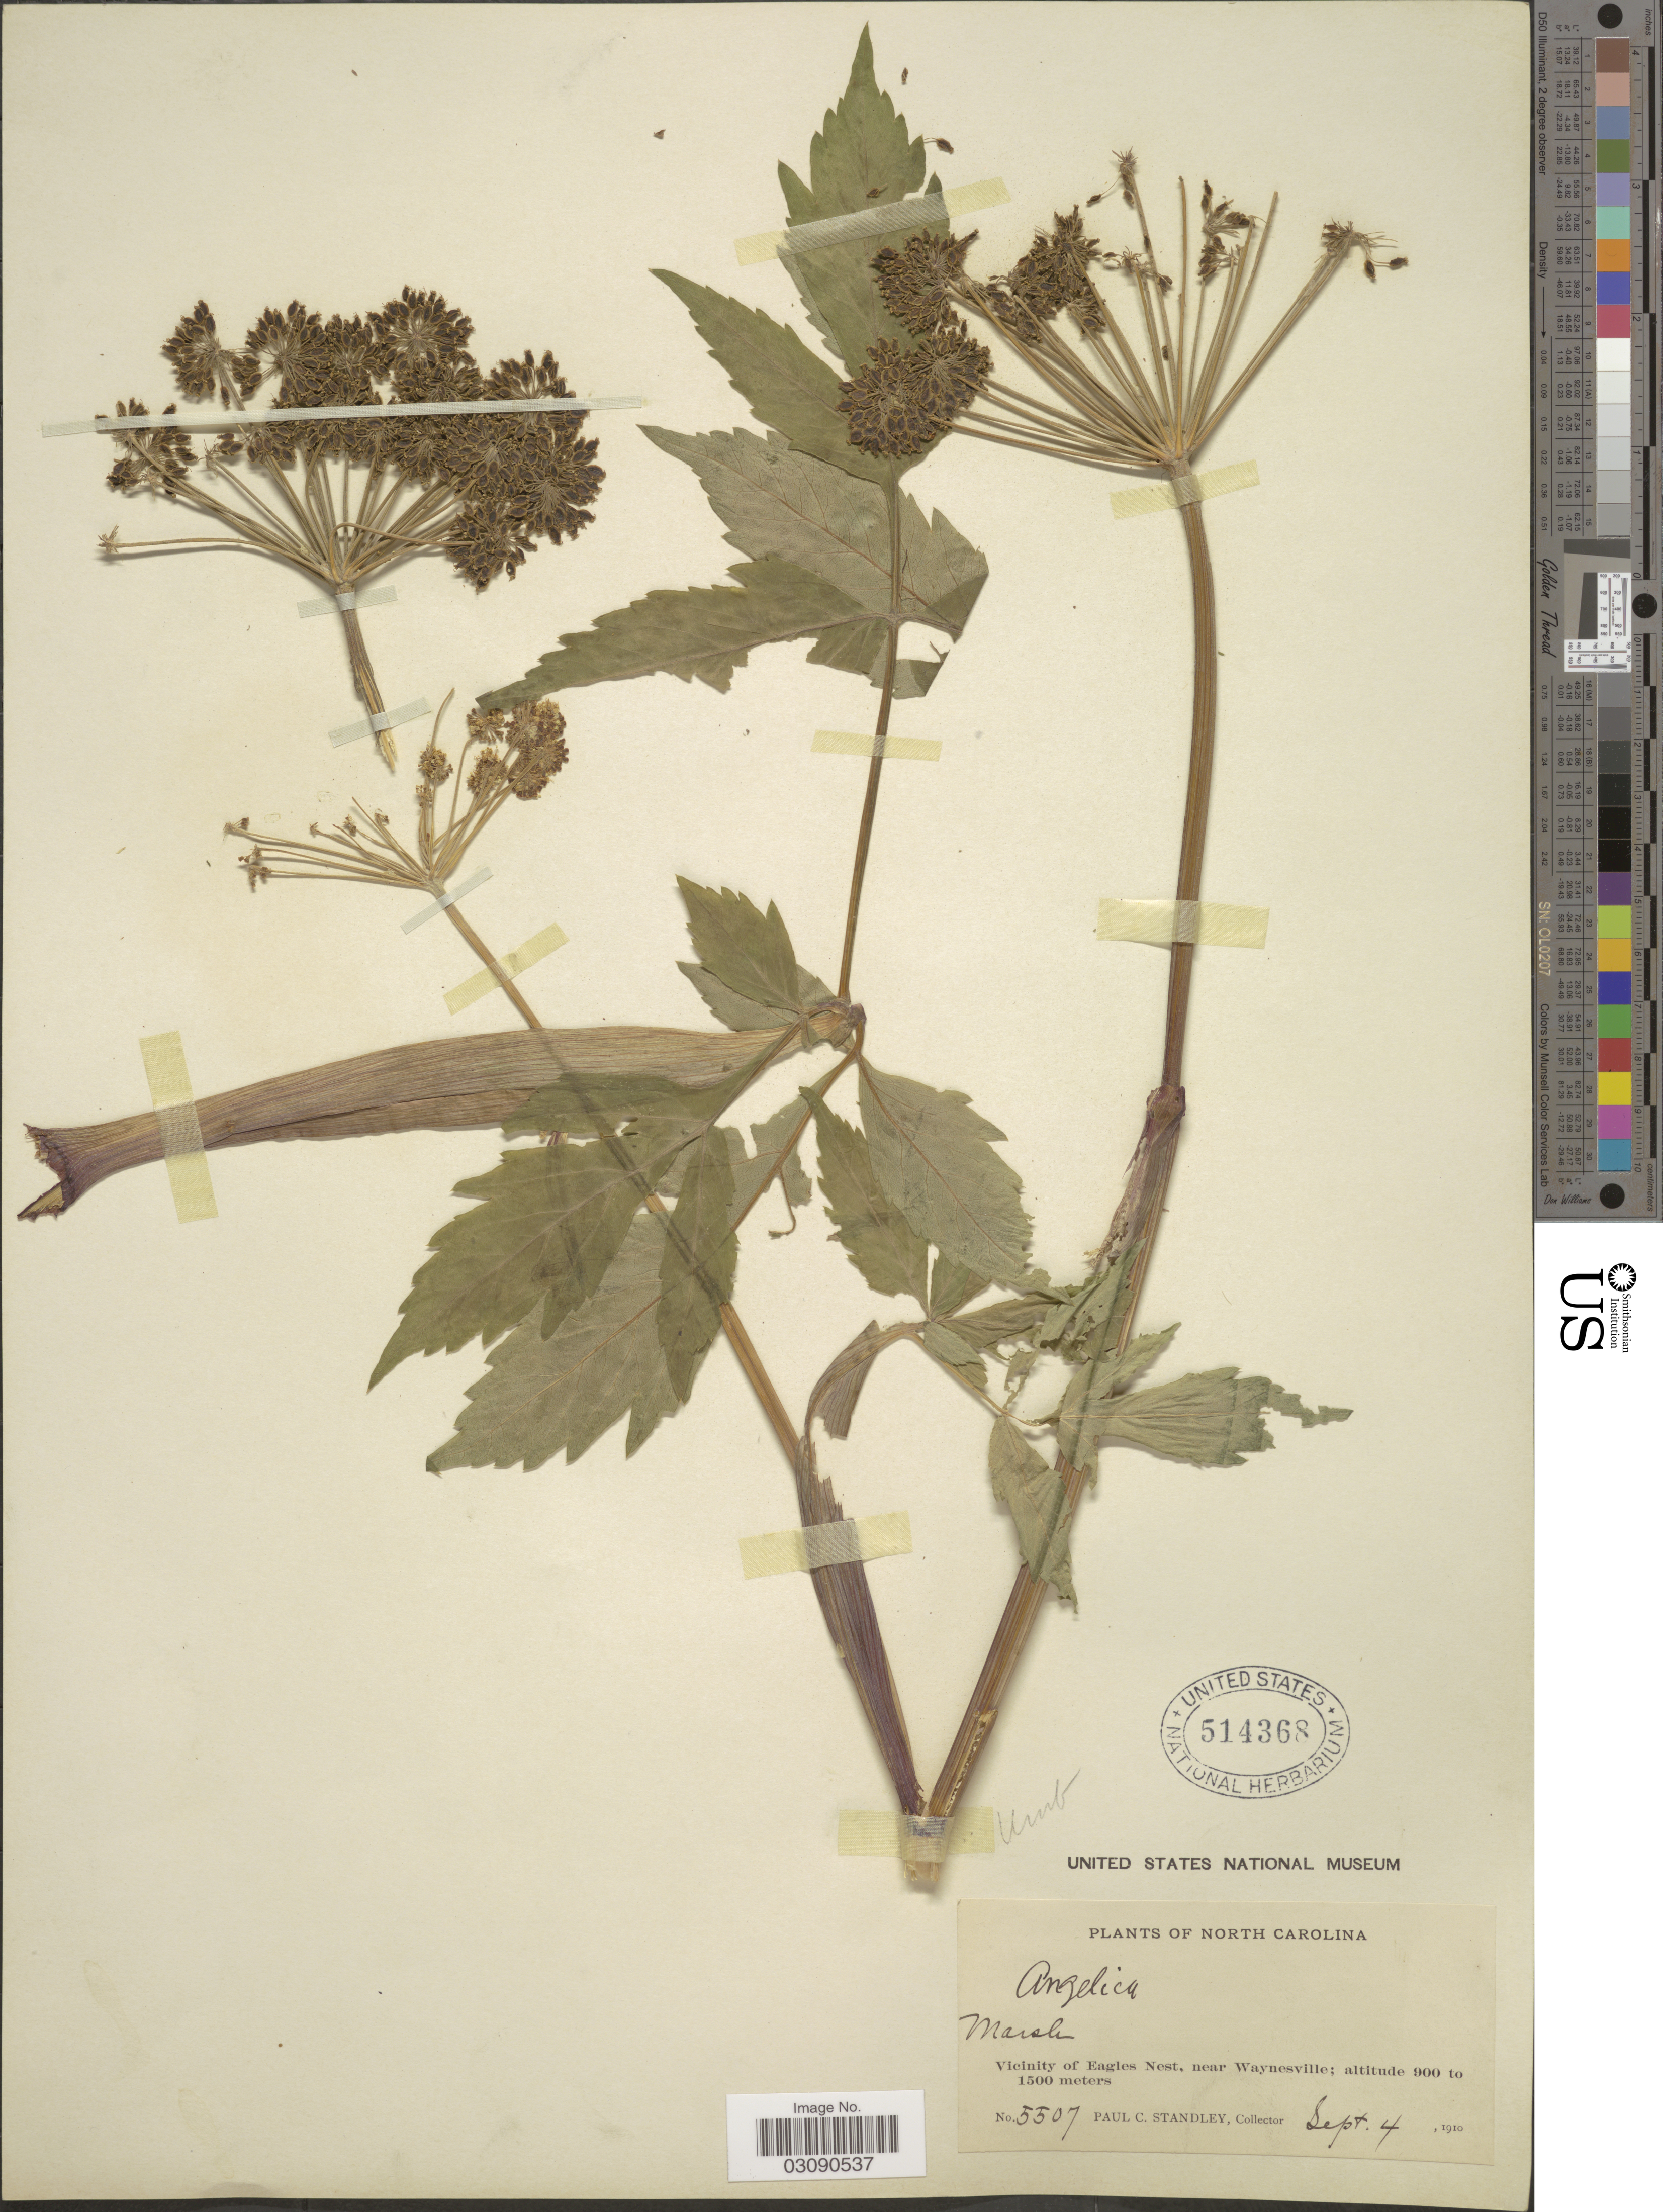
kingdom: Plantae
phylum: Tracheophyta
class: Magnoliopsida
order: Apiales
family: Apiaceae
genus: Angelica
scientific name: Angelica triquinata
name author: Michx.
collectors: P. C. Standley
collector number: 5507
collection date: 1910-09-04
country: United States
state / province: North Carolina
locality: Vicinity of Eagles Nest, near Waynesville.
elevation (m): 900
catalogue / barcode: US 514368